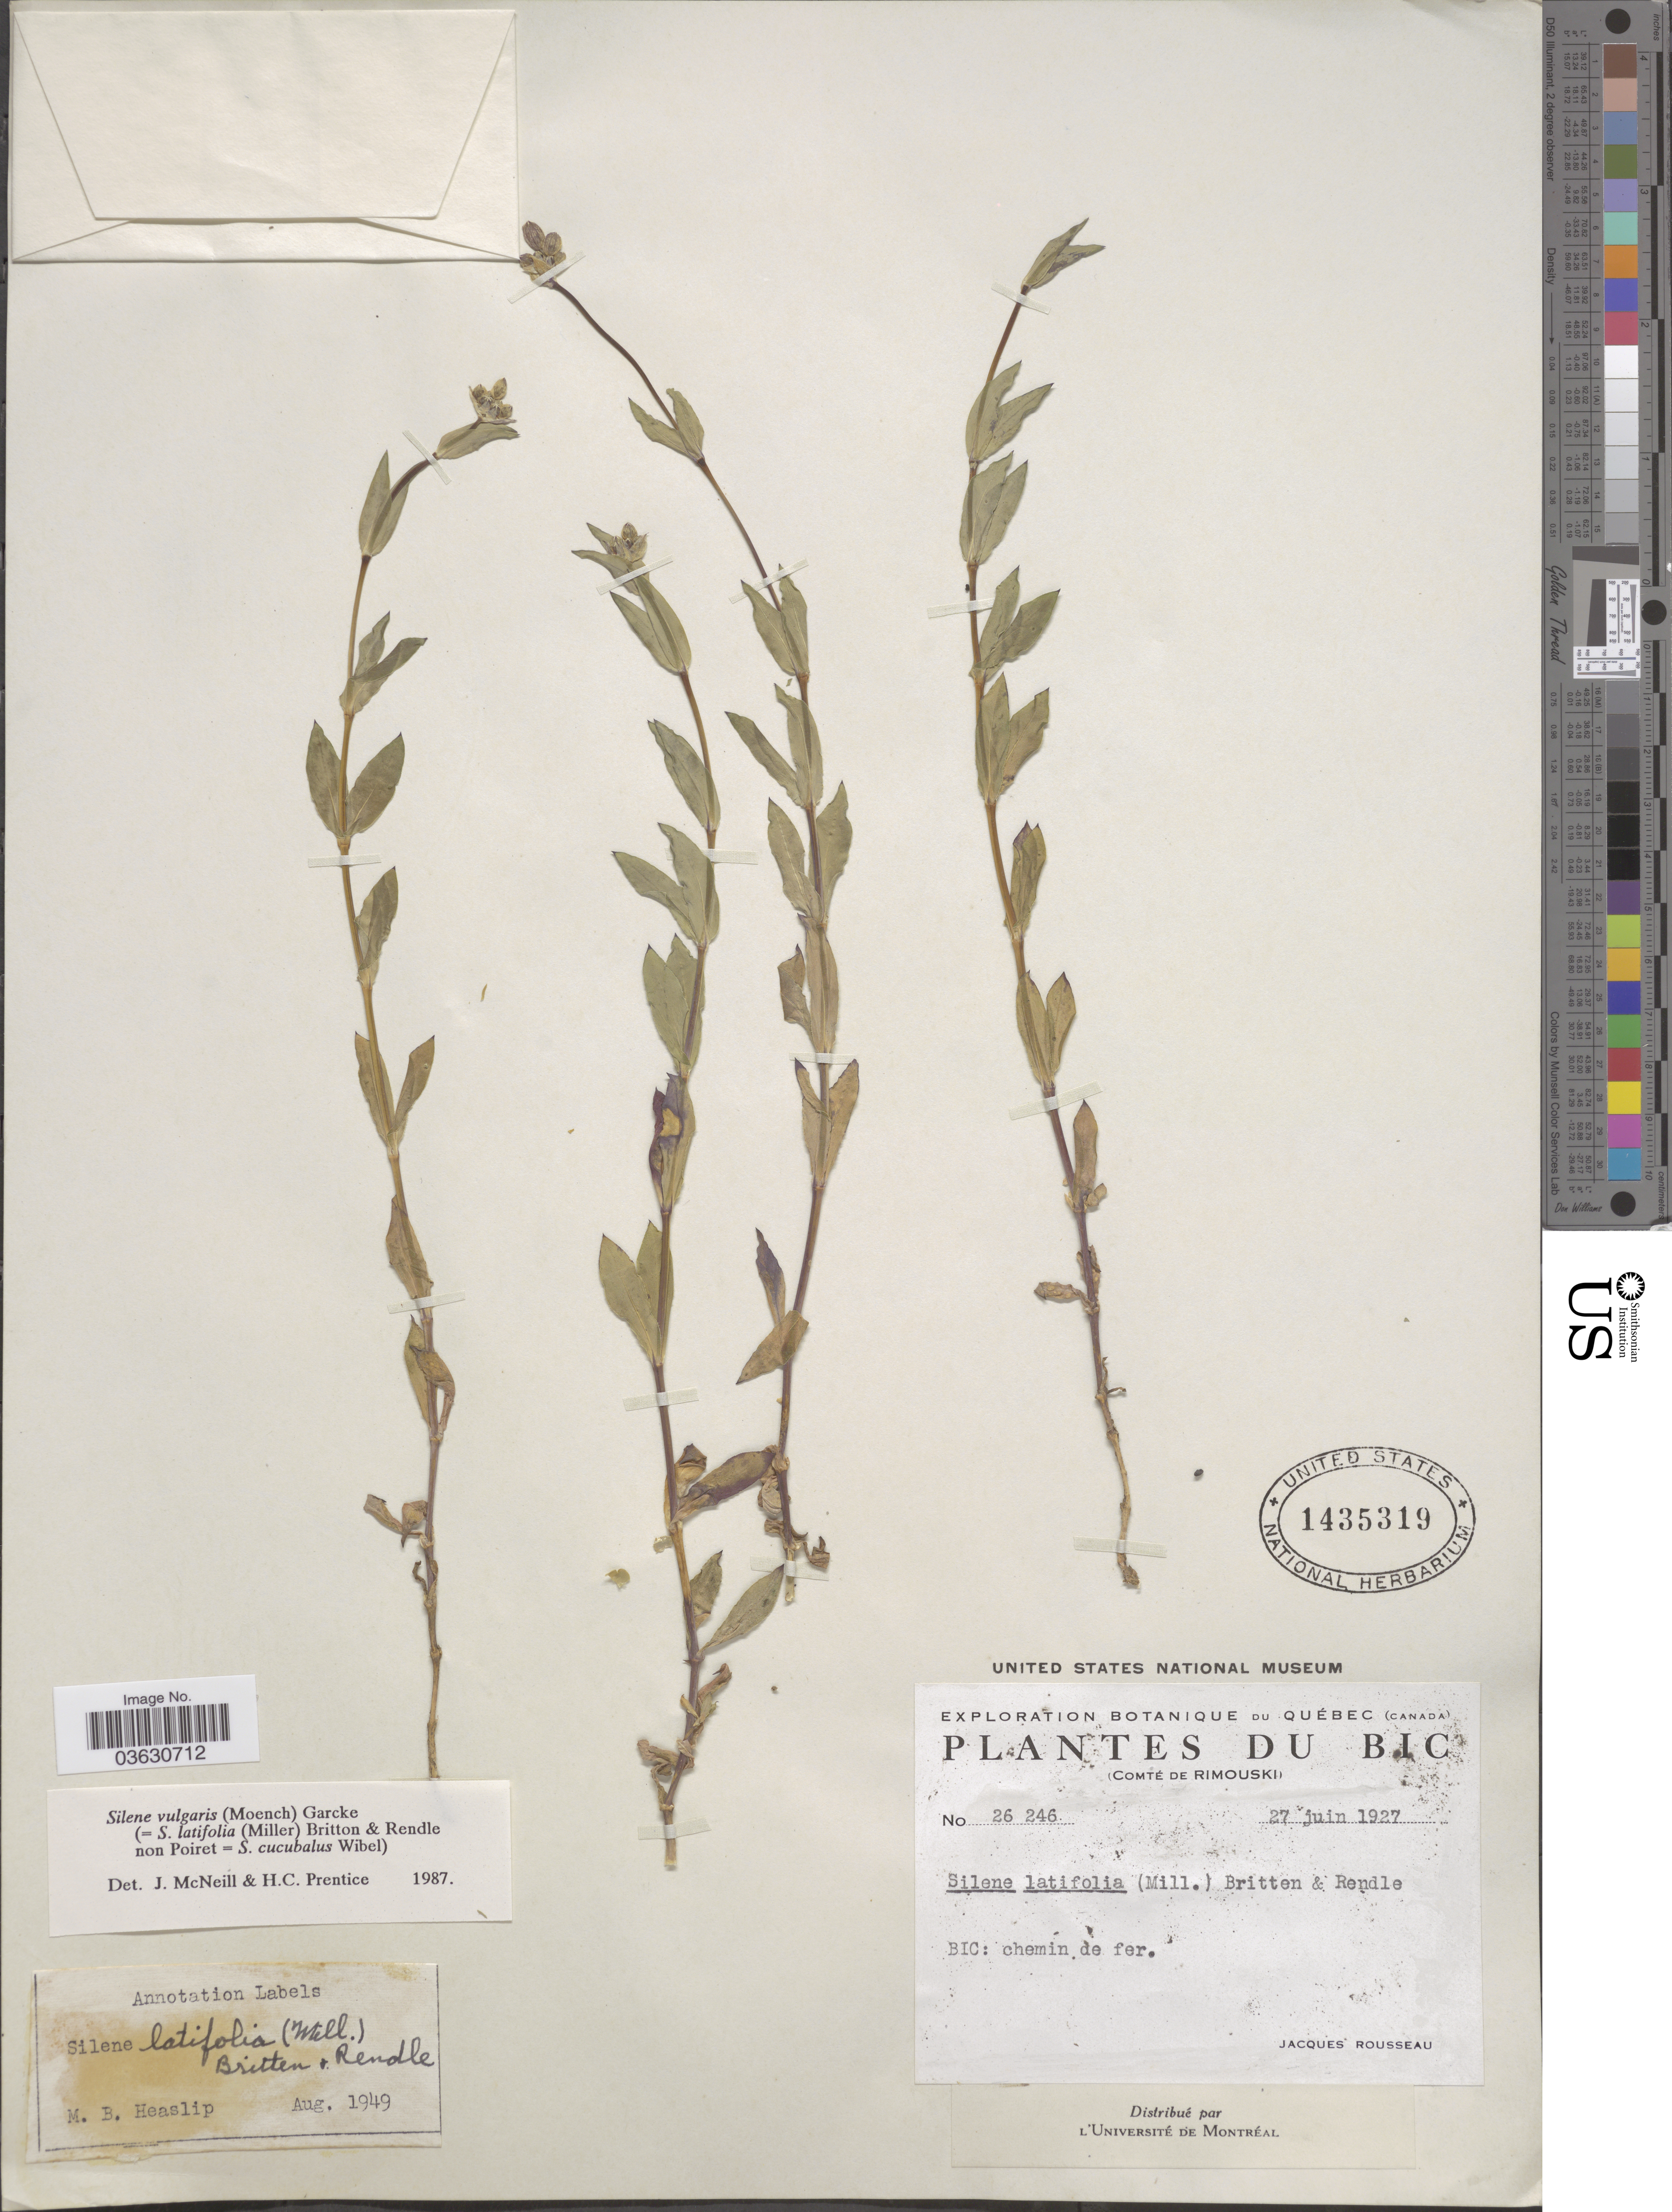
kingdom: Plantae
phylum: Tracheophyta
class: Magnoliopsida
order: Caryophyllales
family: Caryophyllaceae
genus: Silene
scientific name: Silene cucubalus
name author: L.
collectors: J. Rousseau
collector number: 26246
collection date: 1927-06-27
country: Canada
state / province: Quebec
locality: Bic, (Comté de Rimouski). Bic: chemin de fer.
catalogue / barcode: US 1435319